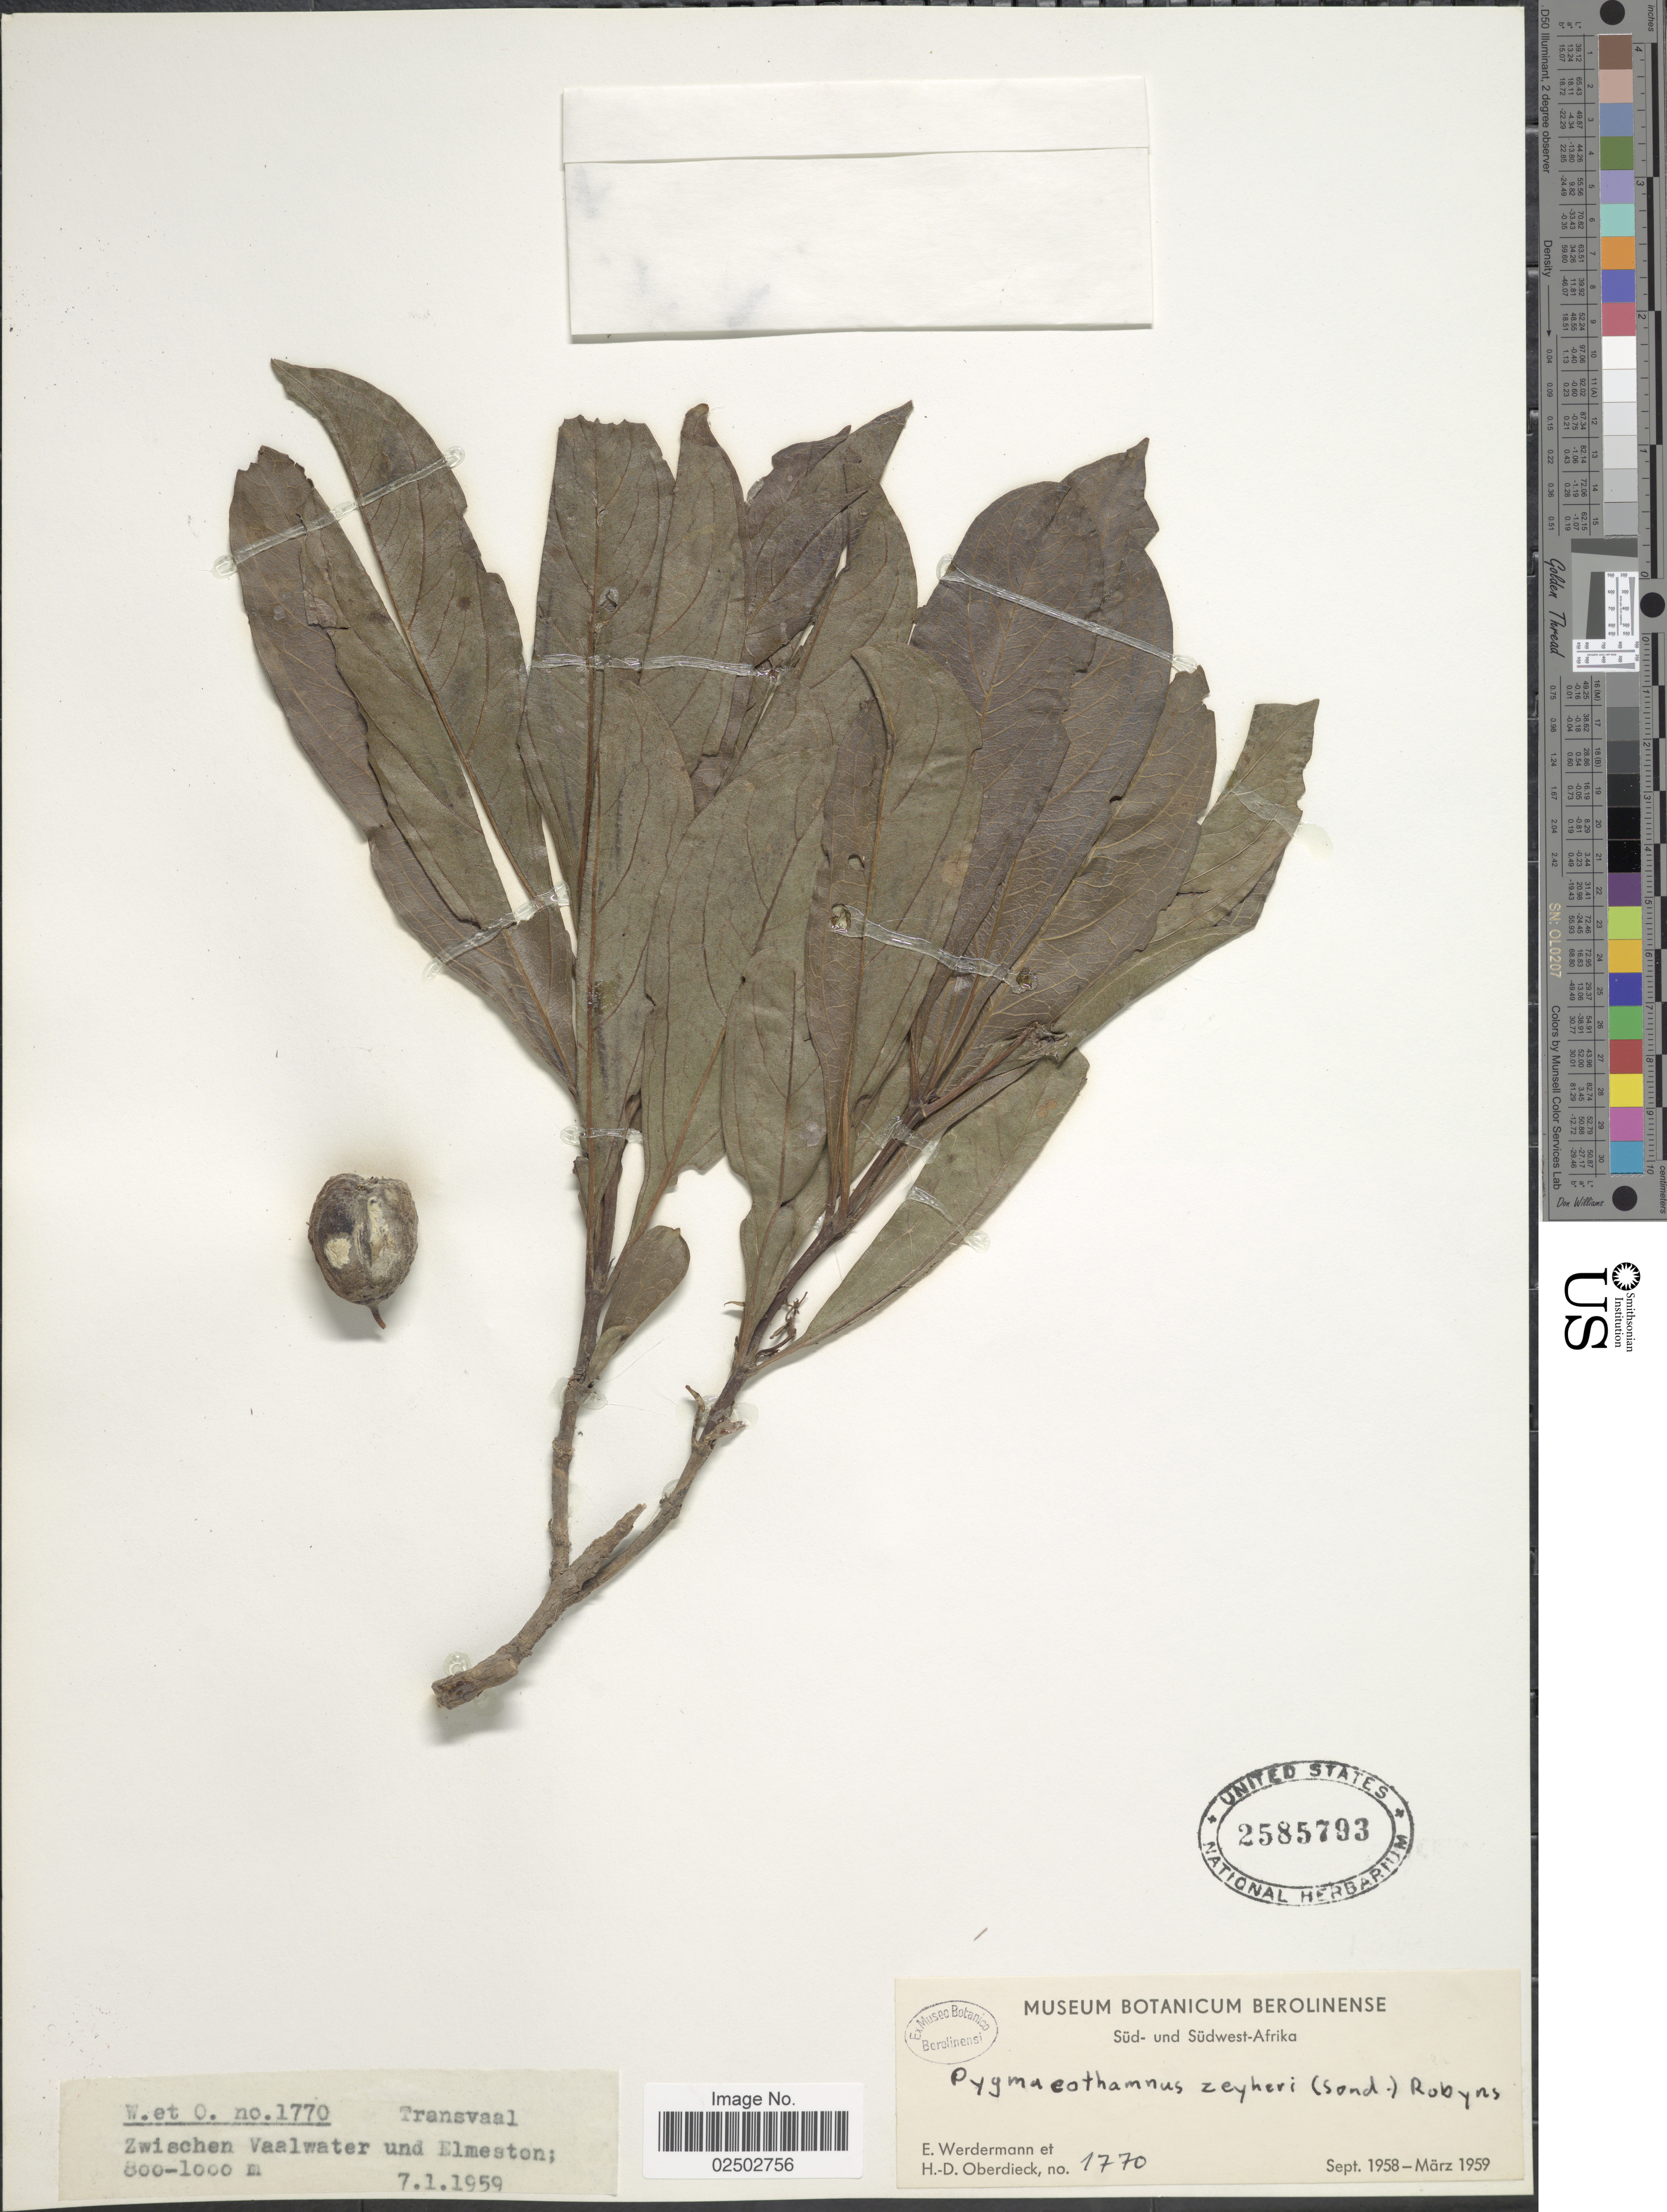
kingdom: Plantae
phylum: Tracheophyta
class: Magnoliopsida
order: Gentianales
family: Rubiaceae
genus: Vangueria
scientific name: Vangueria zeyheri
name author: (Sond.) Sond.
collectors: E. Werdermann & H. Oberdieck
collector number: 1770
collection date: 1959-01-07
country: South Africa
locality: Sud- und Sudwest-Afrika, Transvaal, Zwischen Vallwater und Elmeston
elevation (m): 800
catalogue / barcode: US 2585793